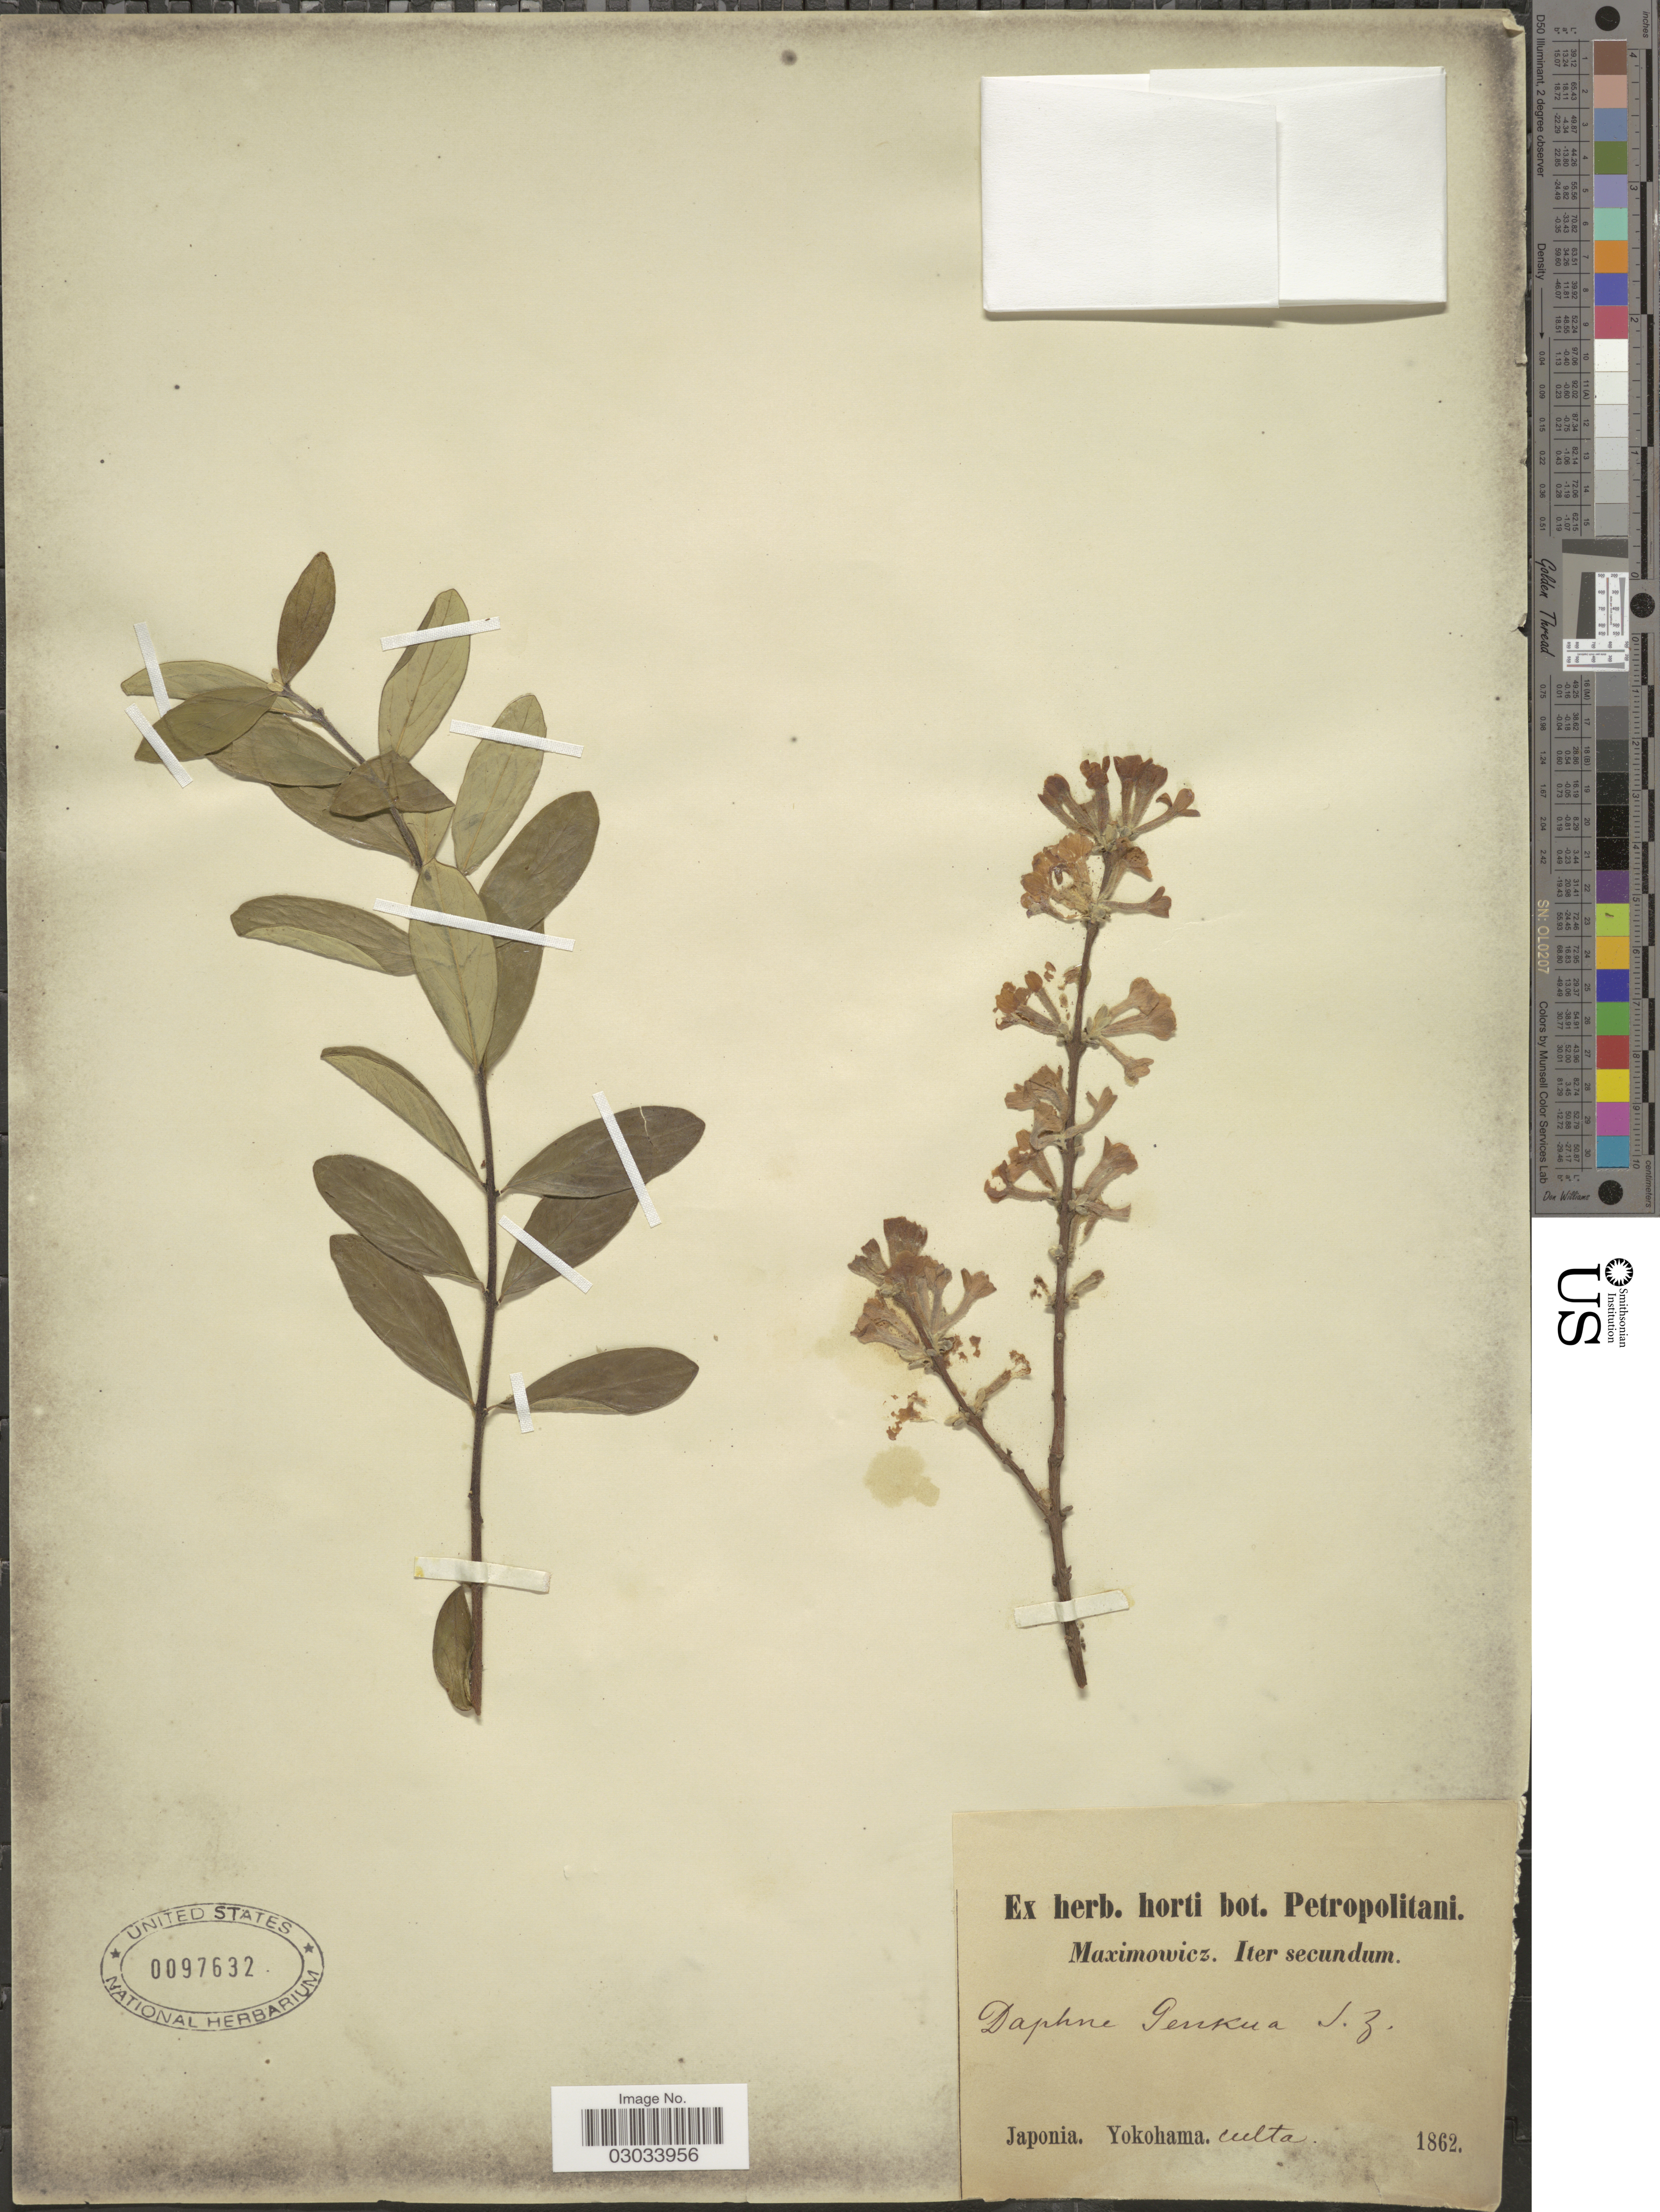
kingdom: Plantae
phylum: Tracheophyta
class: Magnoliopsida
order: Malvales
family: Thymelaeaceae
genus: Daphne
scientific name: Daphne genkwa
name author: Siebold & Zucc.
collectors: Maximowicz, --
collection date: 1862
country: Japan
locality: Yokohama.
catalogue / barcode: US 97632